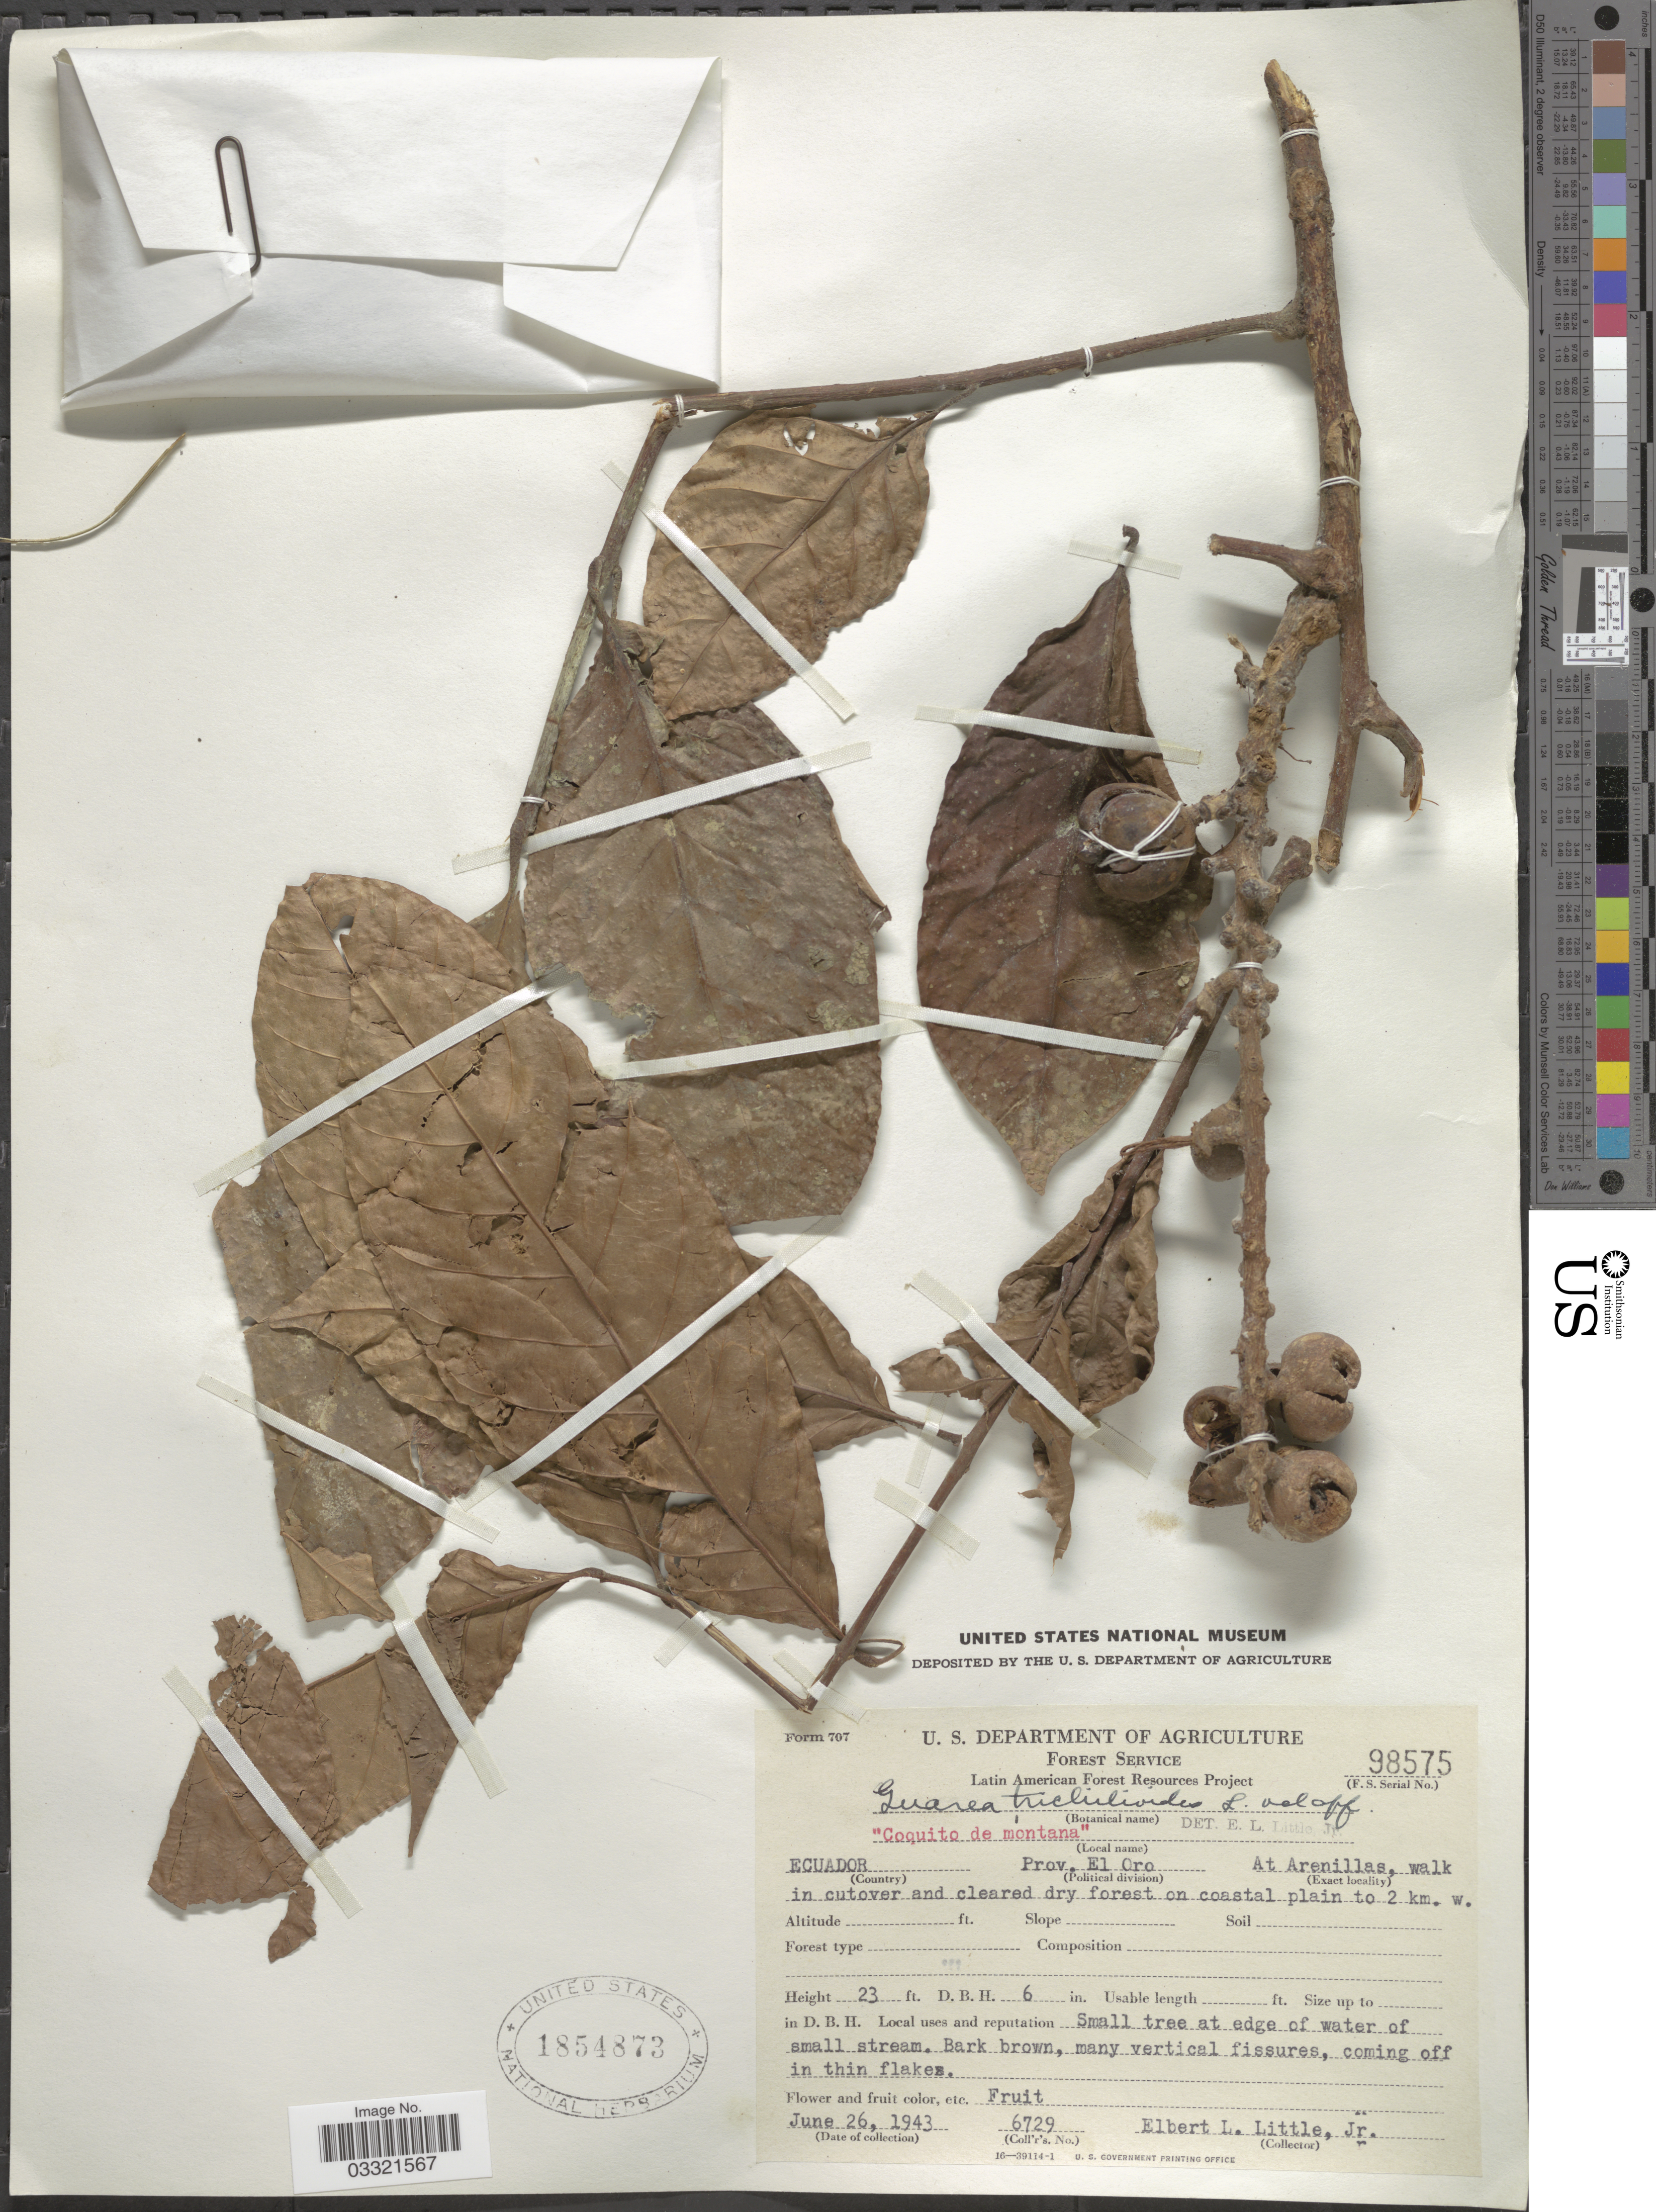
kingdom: Plantae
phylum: Tracheophyta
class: Magnoliopsida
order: Sapindales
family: Meliaceae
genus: Guarea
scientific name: Guarea guidonia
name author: (L.) Sleumer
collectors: E. L. Little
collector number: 6729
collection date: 1943-06-26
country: Ecuador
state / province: El Oro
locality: At Arenillas, walk in cutover and cleared dry forest on coastal plain to 2 km. w.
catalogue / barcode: US 1854873